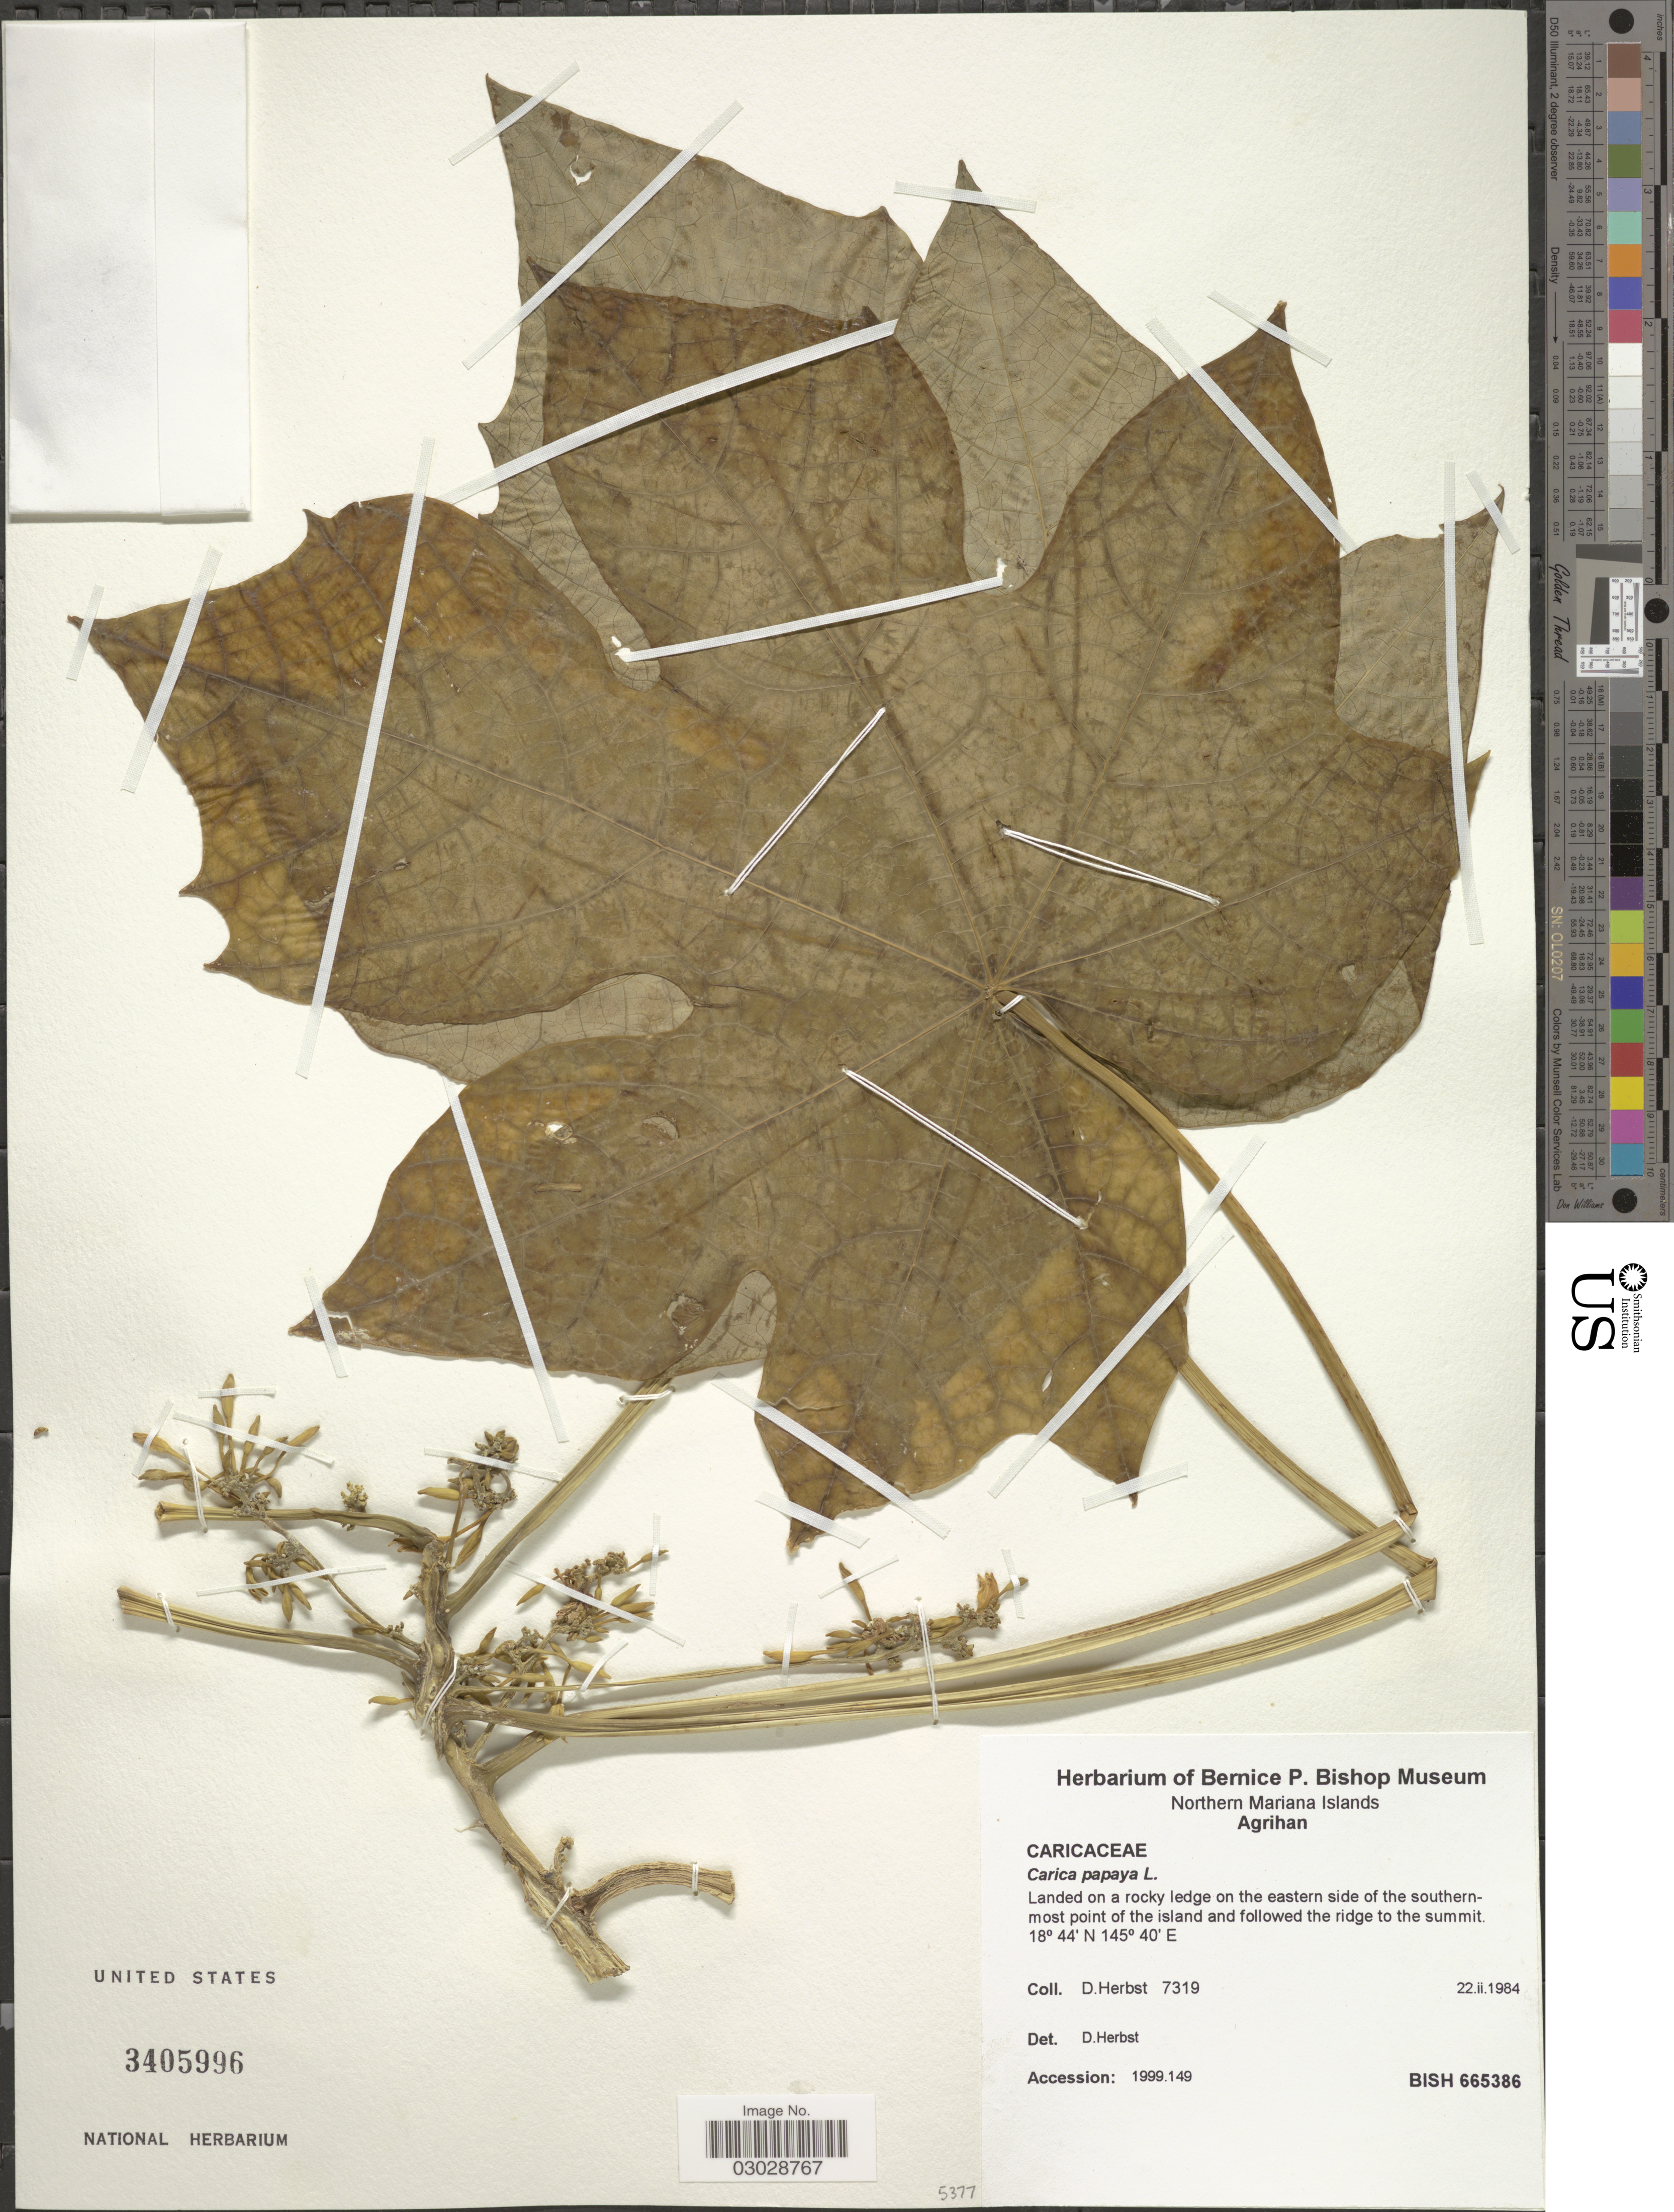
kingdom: Plantae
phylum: Tracheophyta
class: Magnoliopsida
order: Brassicales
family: Caricaceae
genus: Carica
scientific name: Carica papaya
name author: L.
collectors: D. Herbst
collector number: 7319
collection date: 1984-02-22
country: Northern Mariana Islands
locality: Northern Mariana Islands. Agrihan. On the eastern side of the southernmost point of the island and followed the ridge to the summit.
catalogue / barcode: US 3405996